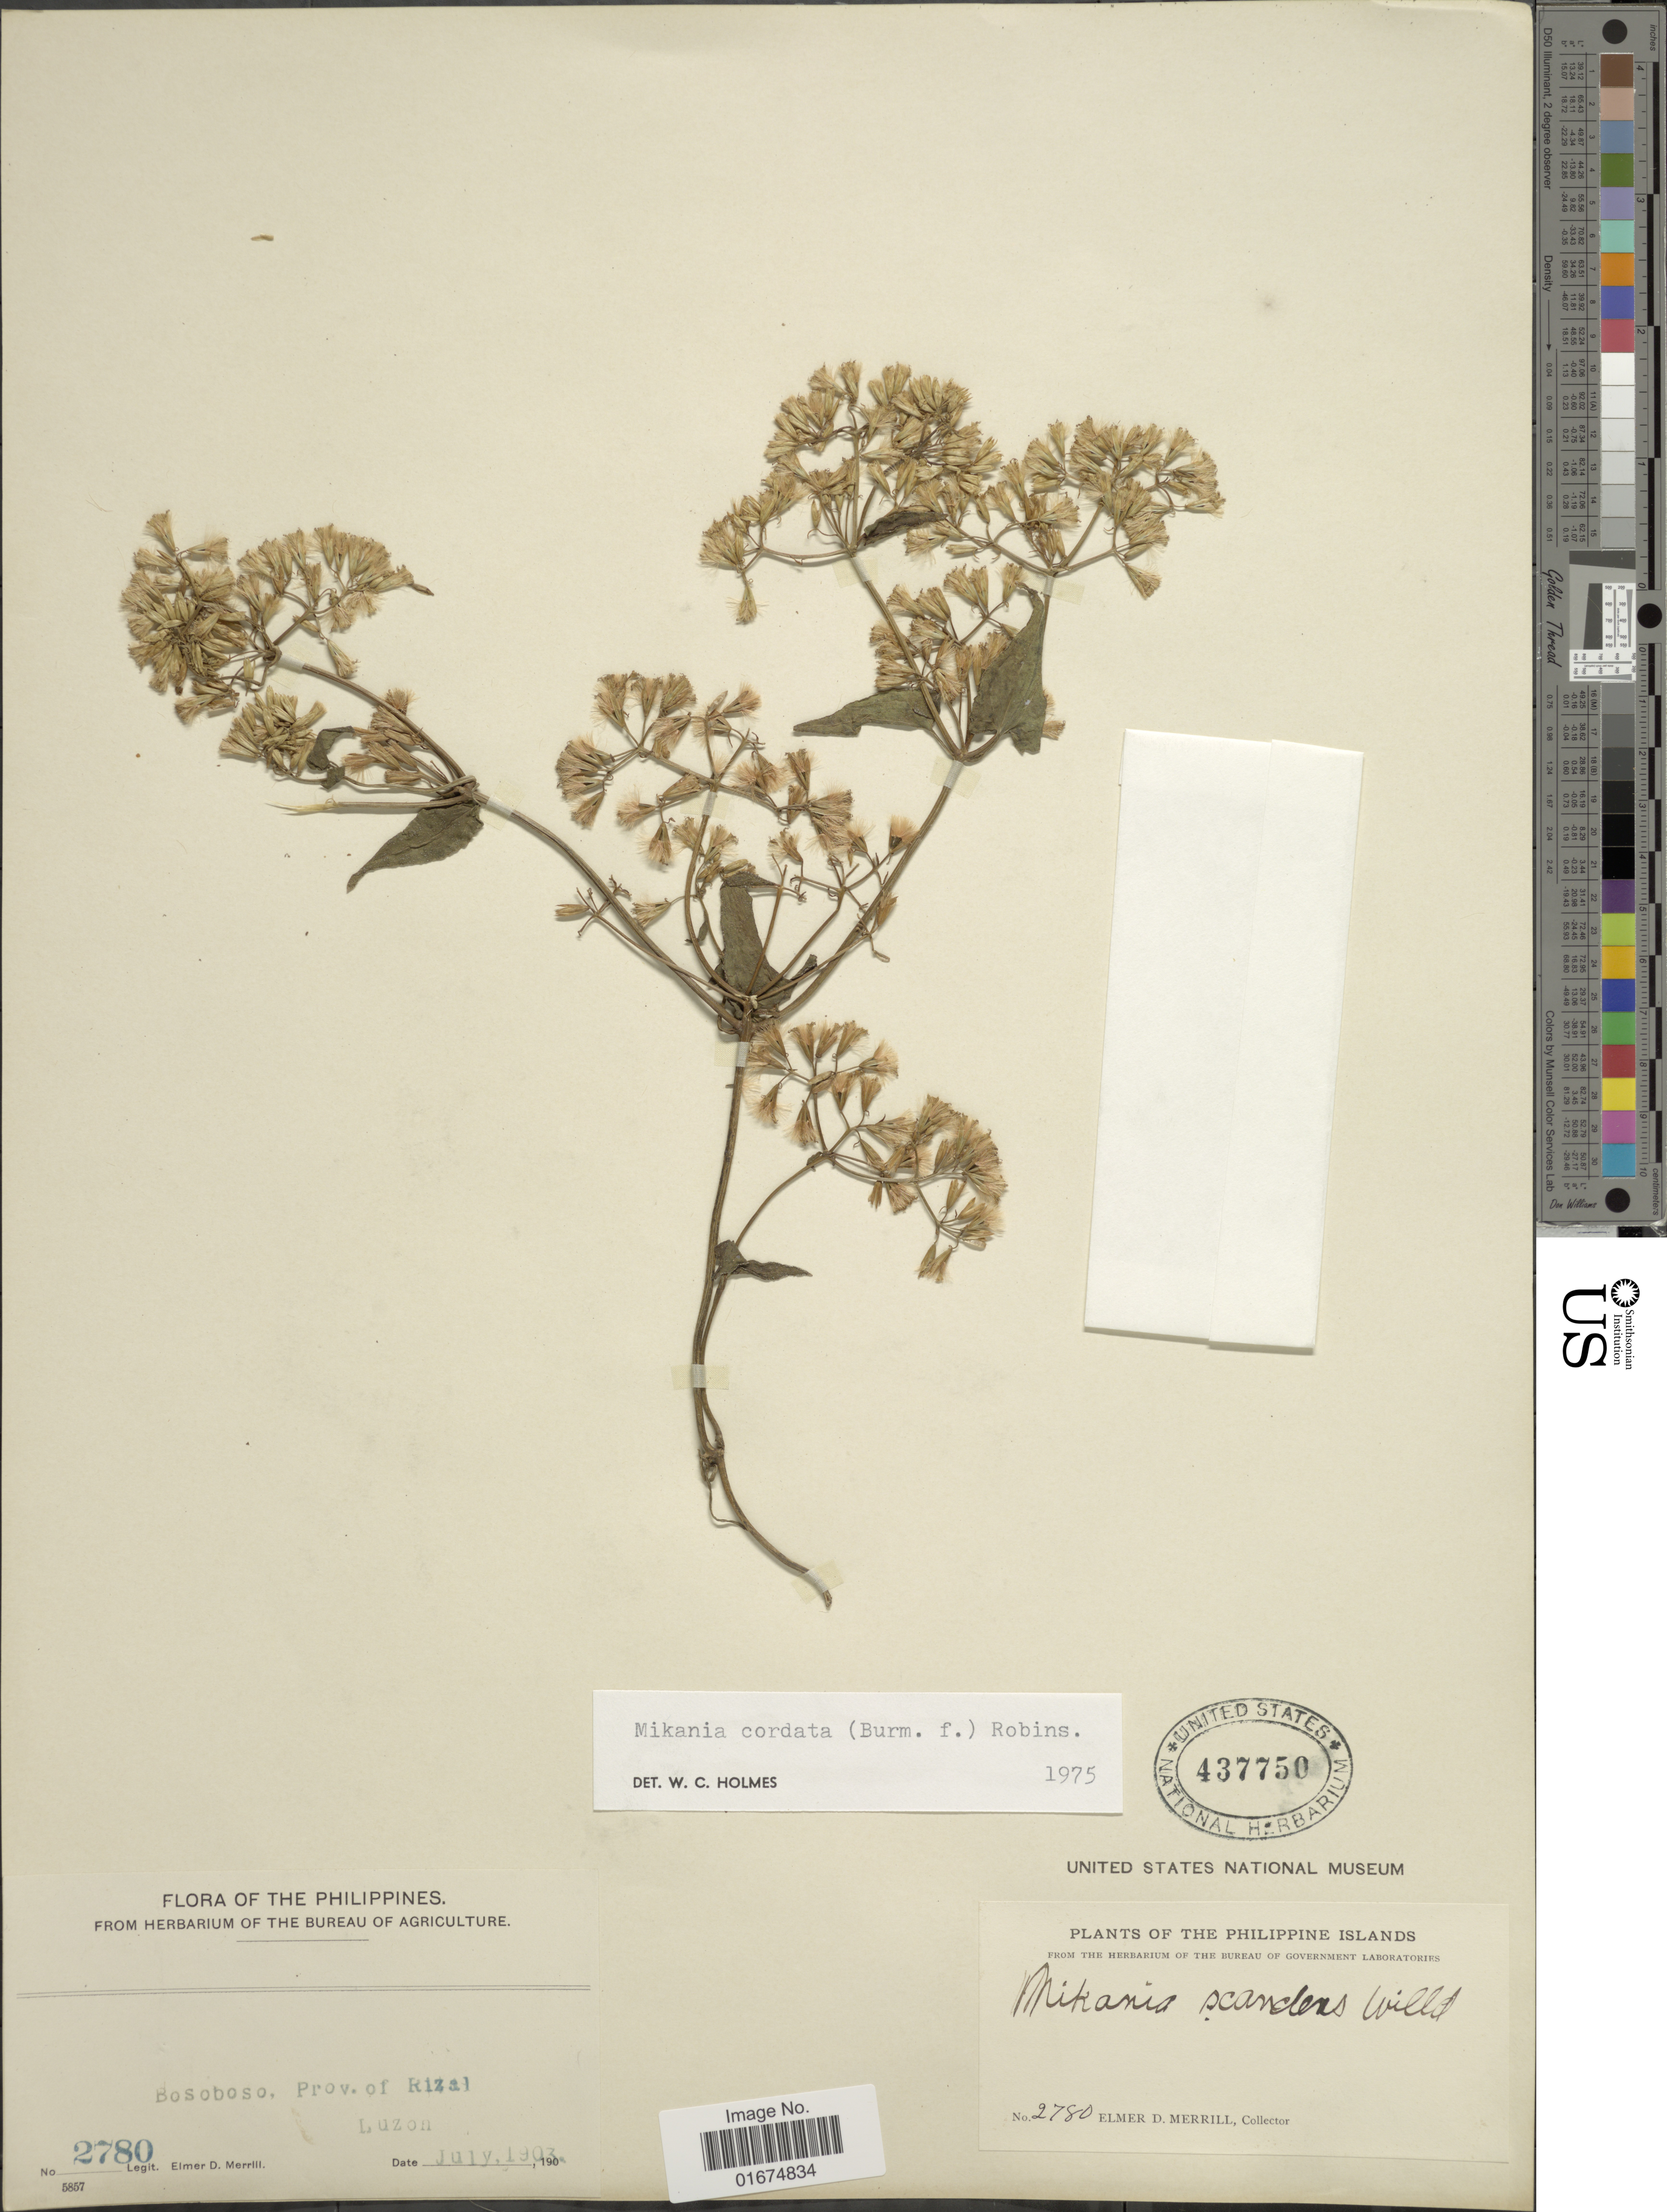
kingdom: Plantae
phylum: Tracheophyta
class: Magnoliopsida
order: Asterales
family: Asteraceae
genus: Mikania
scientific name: Mikania cordata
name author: (Burm. f.) B.L. Rob.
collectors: E. D. Merrill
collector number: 2780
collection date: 1903-07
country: Philippines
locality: Bosoboso, Prov. of Rizal, Luzon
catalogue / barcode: US 437750